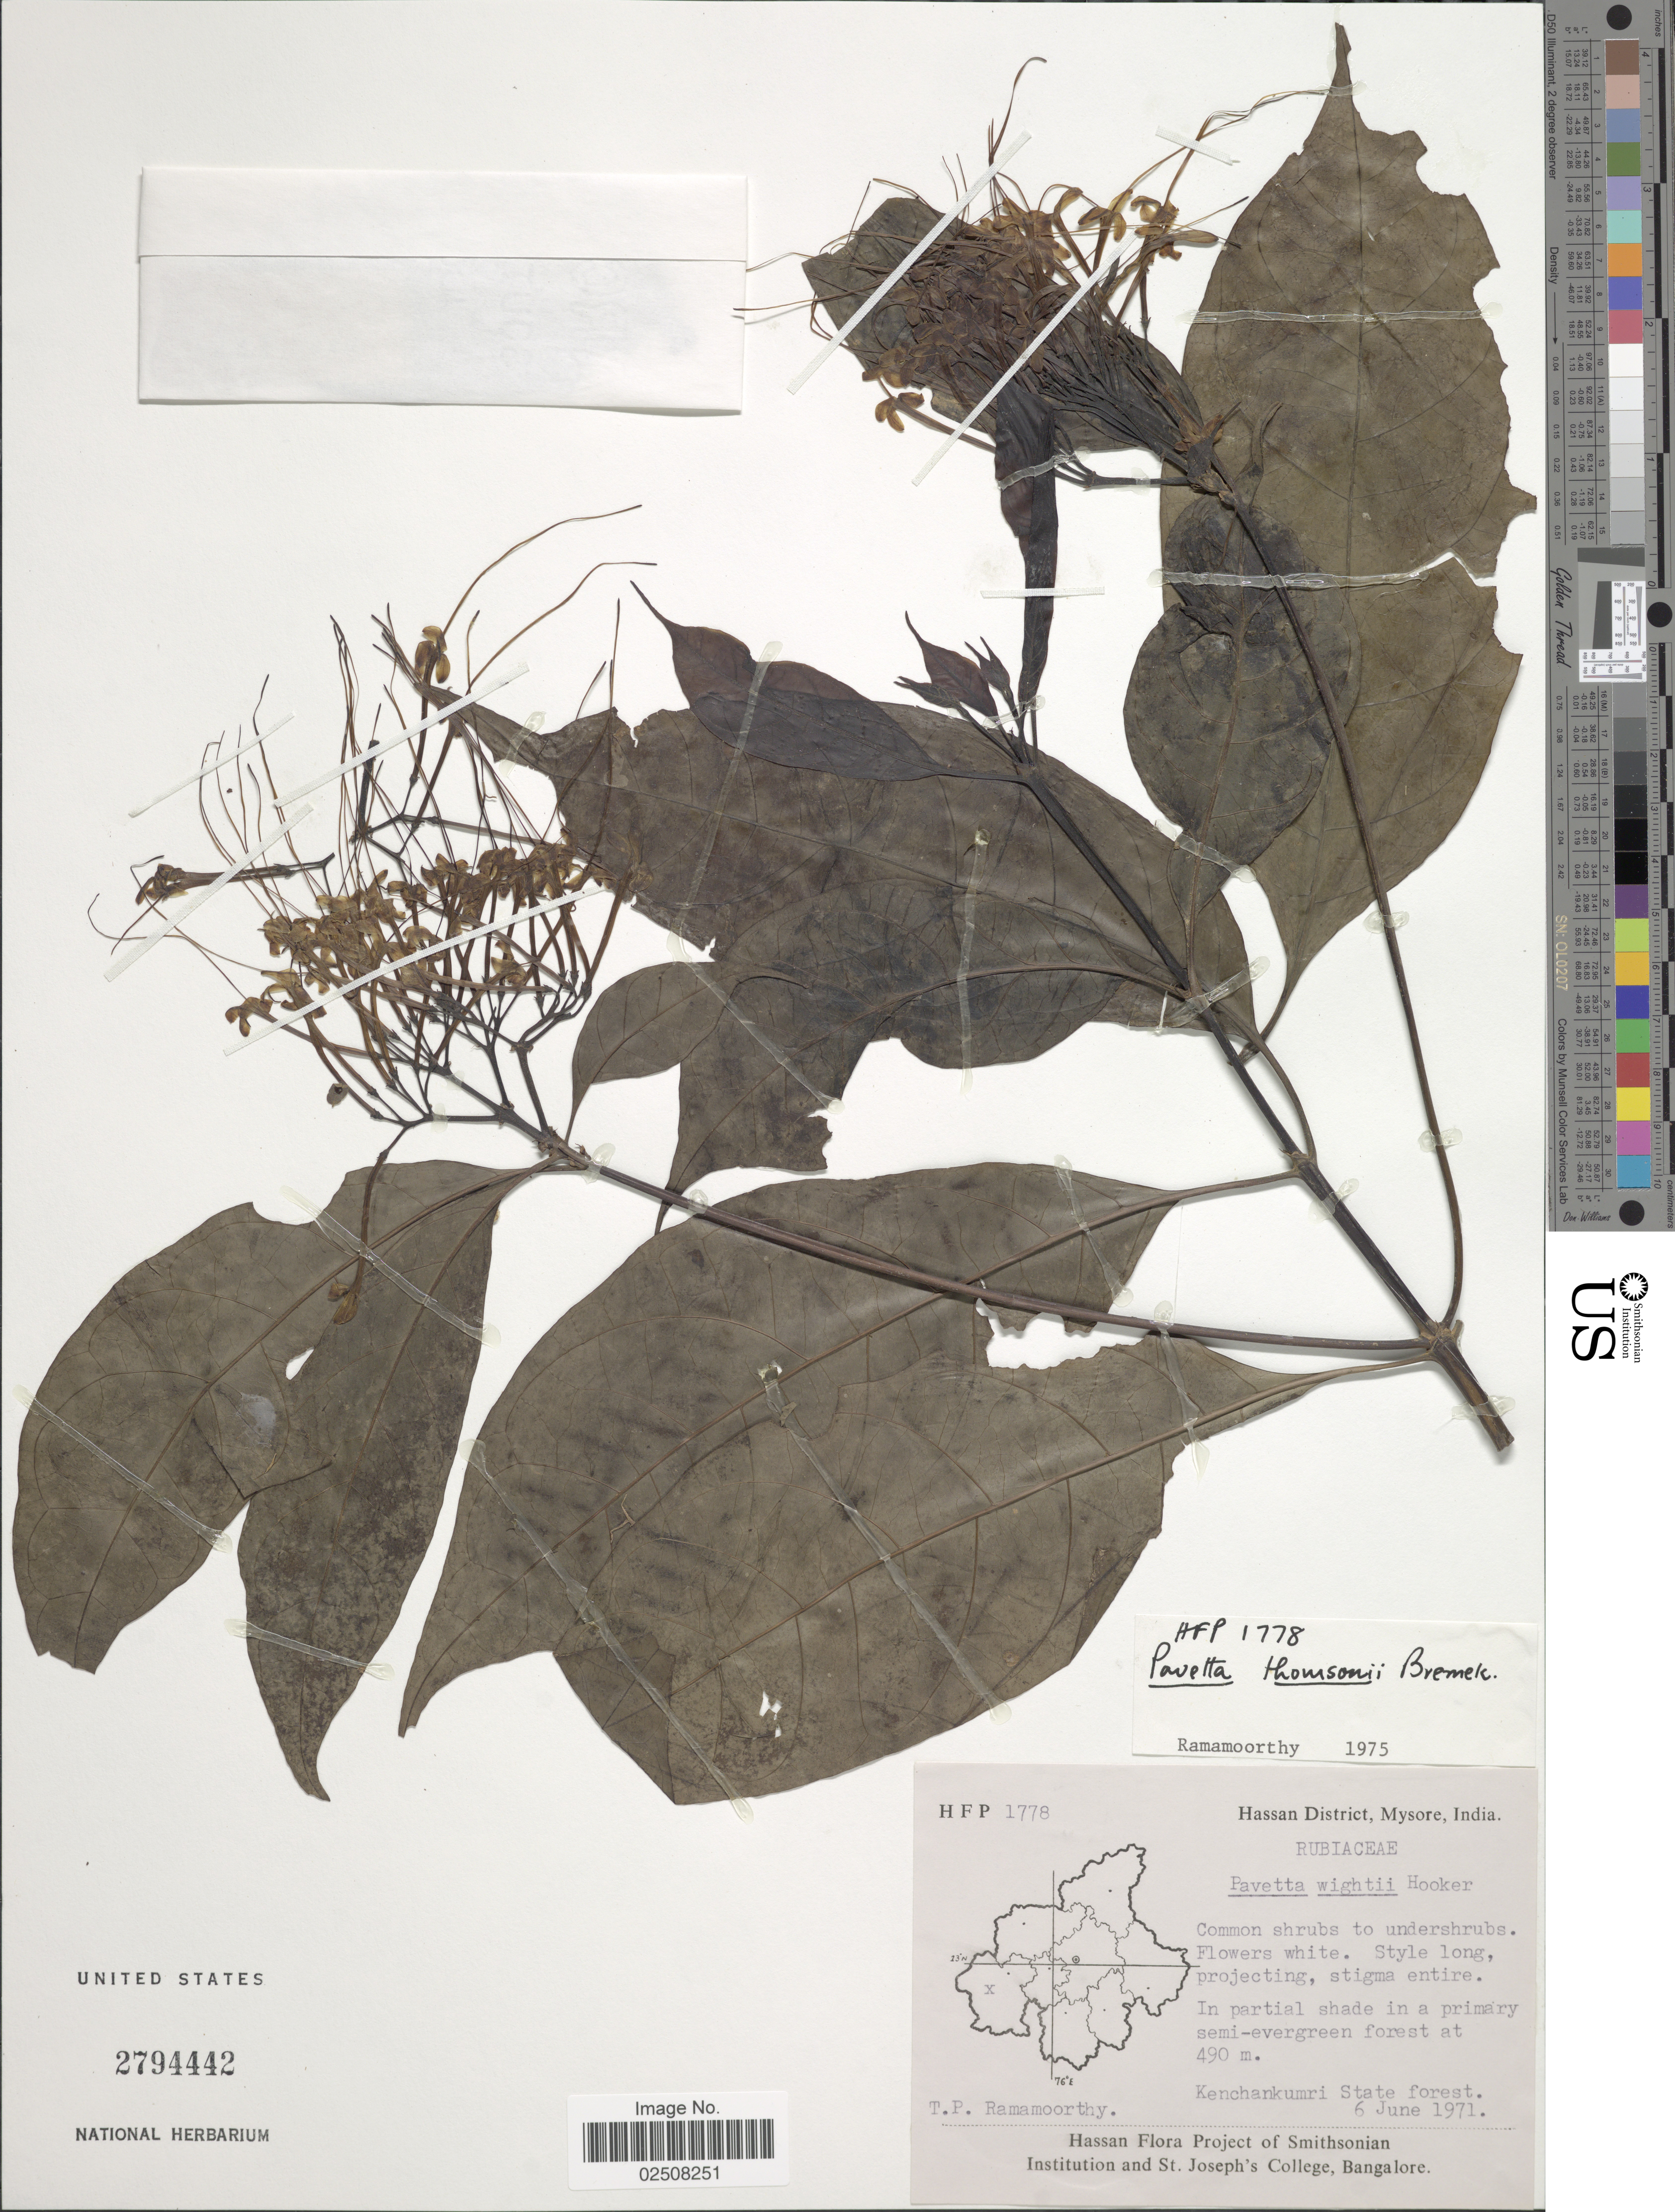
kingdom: Plantae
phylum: Tracheophyta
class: Magnoliopsida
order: Gentianales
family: Rubiaceae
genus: Pavetta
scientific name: Pavetta thomsonii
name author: Bremek.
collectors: T. P. Ramamoorthy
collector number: HFP 1778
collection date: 1971-06-06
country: India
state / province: Karnataka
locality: Hassan District, Mysore, In partial shade in a pimary semi-evergeen forest, Kenchankumri State Forest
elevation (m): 490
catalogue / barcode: US 2794442